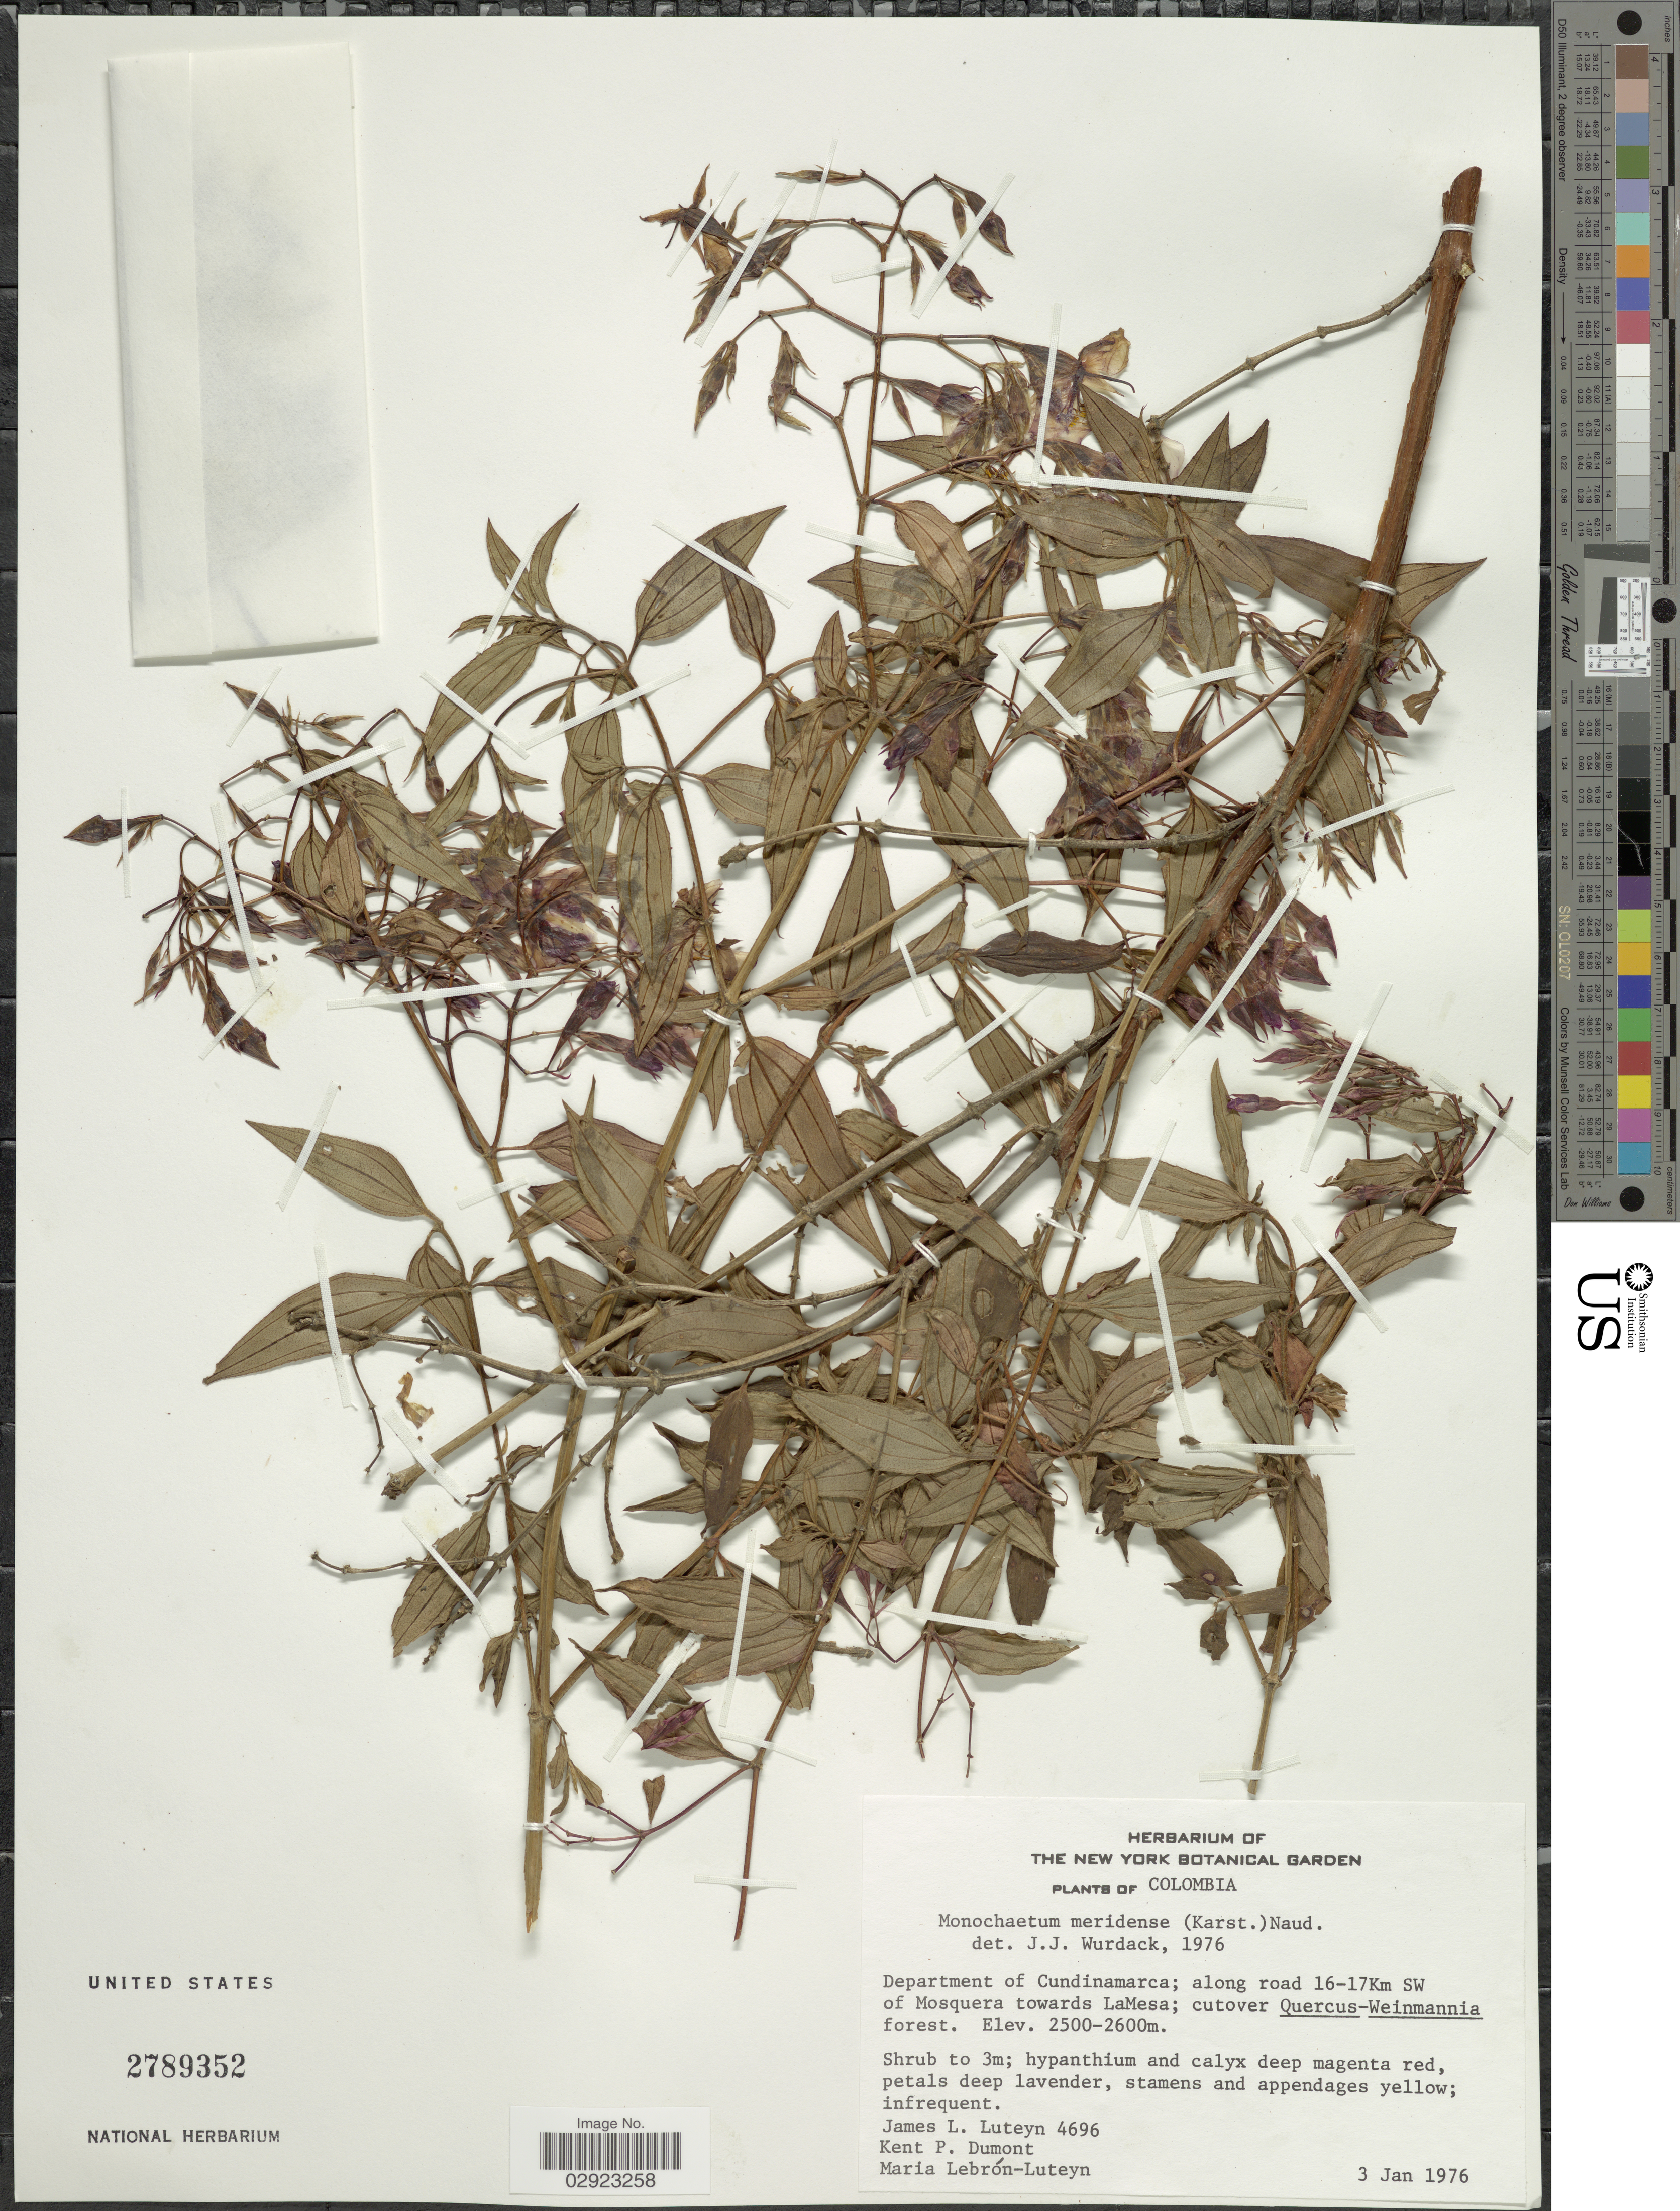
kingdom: Plantae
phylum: Tracheophyta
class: Magnoliopsida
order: Myrtales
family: Melastomataceae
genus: Monochaetum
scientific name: Monochaetum meridense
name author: (H. Karst.) Naudin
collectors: J. Luteyn, K. P. Dumont & M. L. Lebrón-Luteyn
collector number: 4696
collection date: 1976-01-03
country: Colombia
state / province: Cundinamarca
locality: Department of Cundinamarca; along road 16-17Km SW of Mosquera towards LaMesa.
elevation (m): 2500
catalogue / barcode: US 2789352